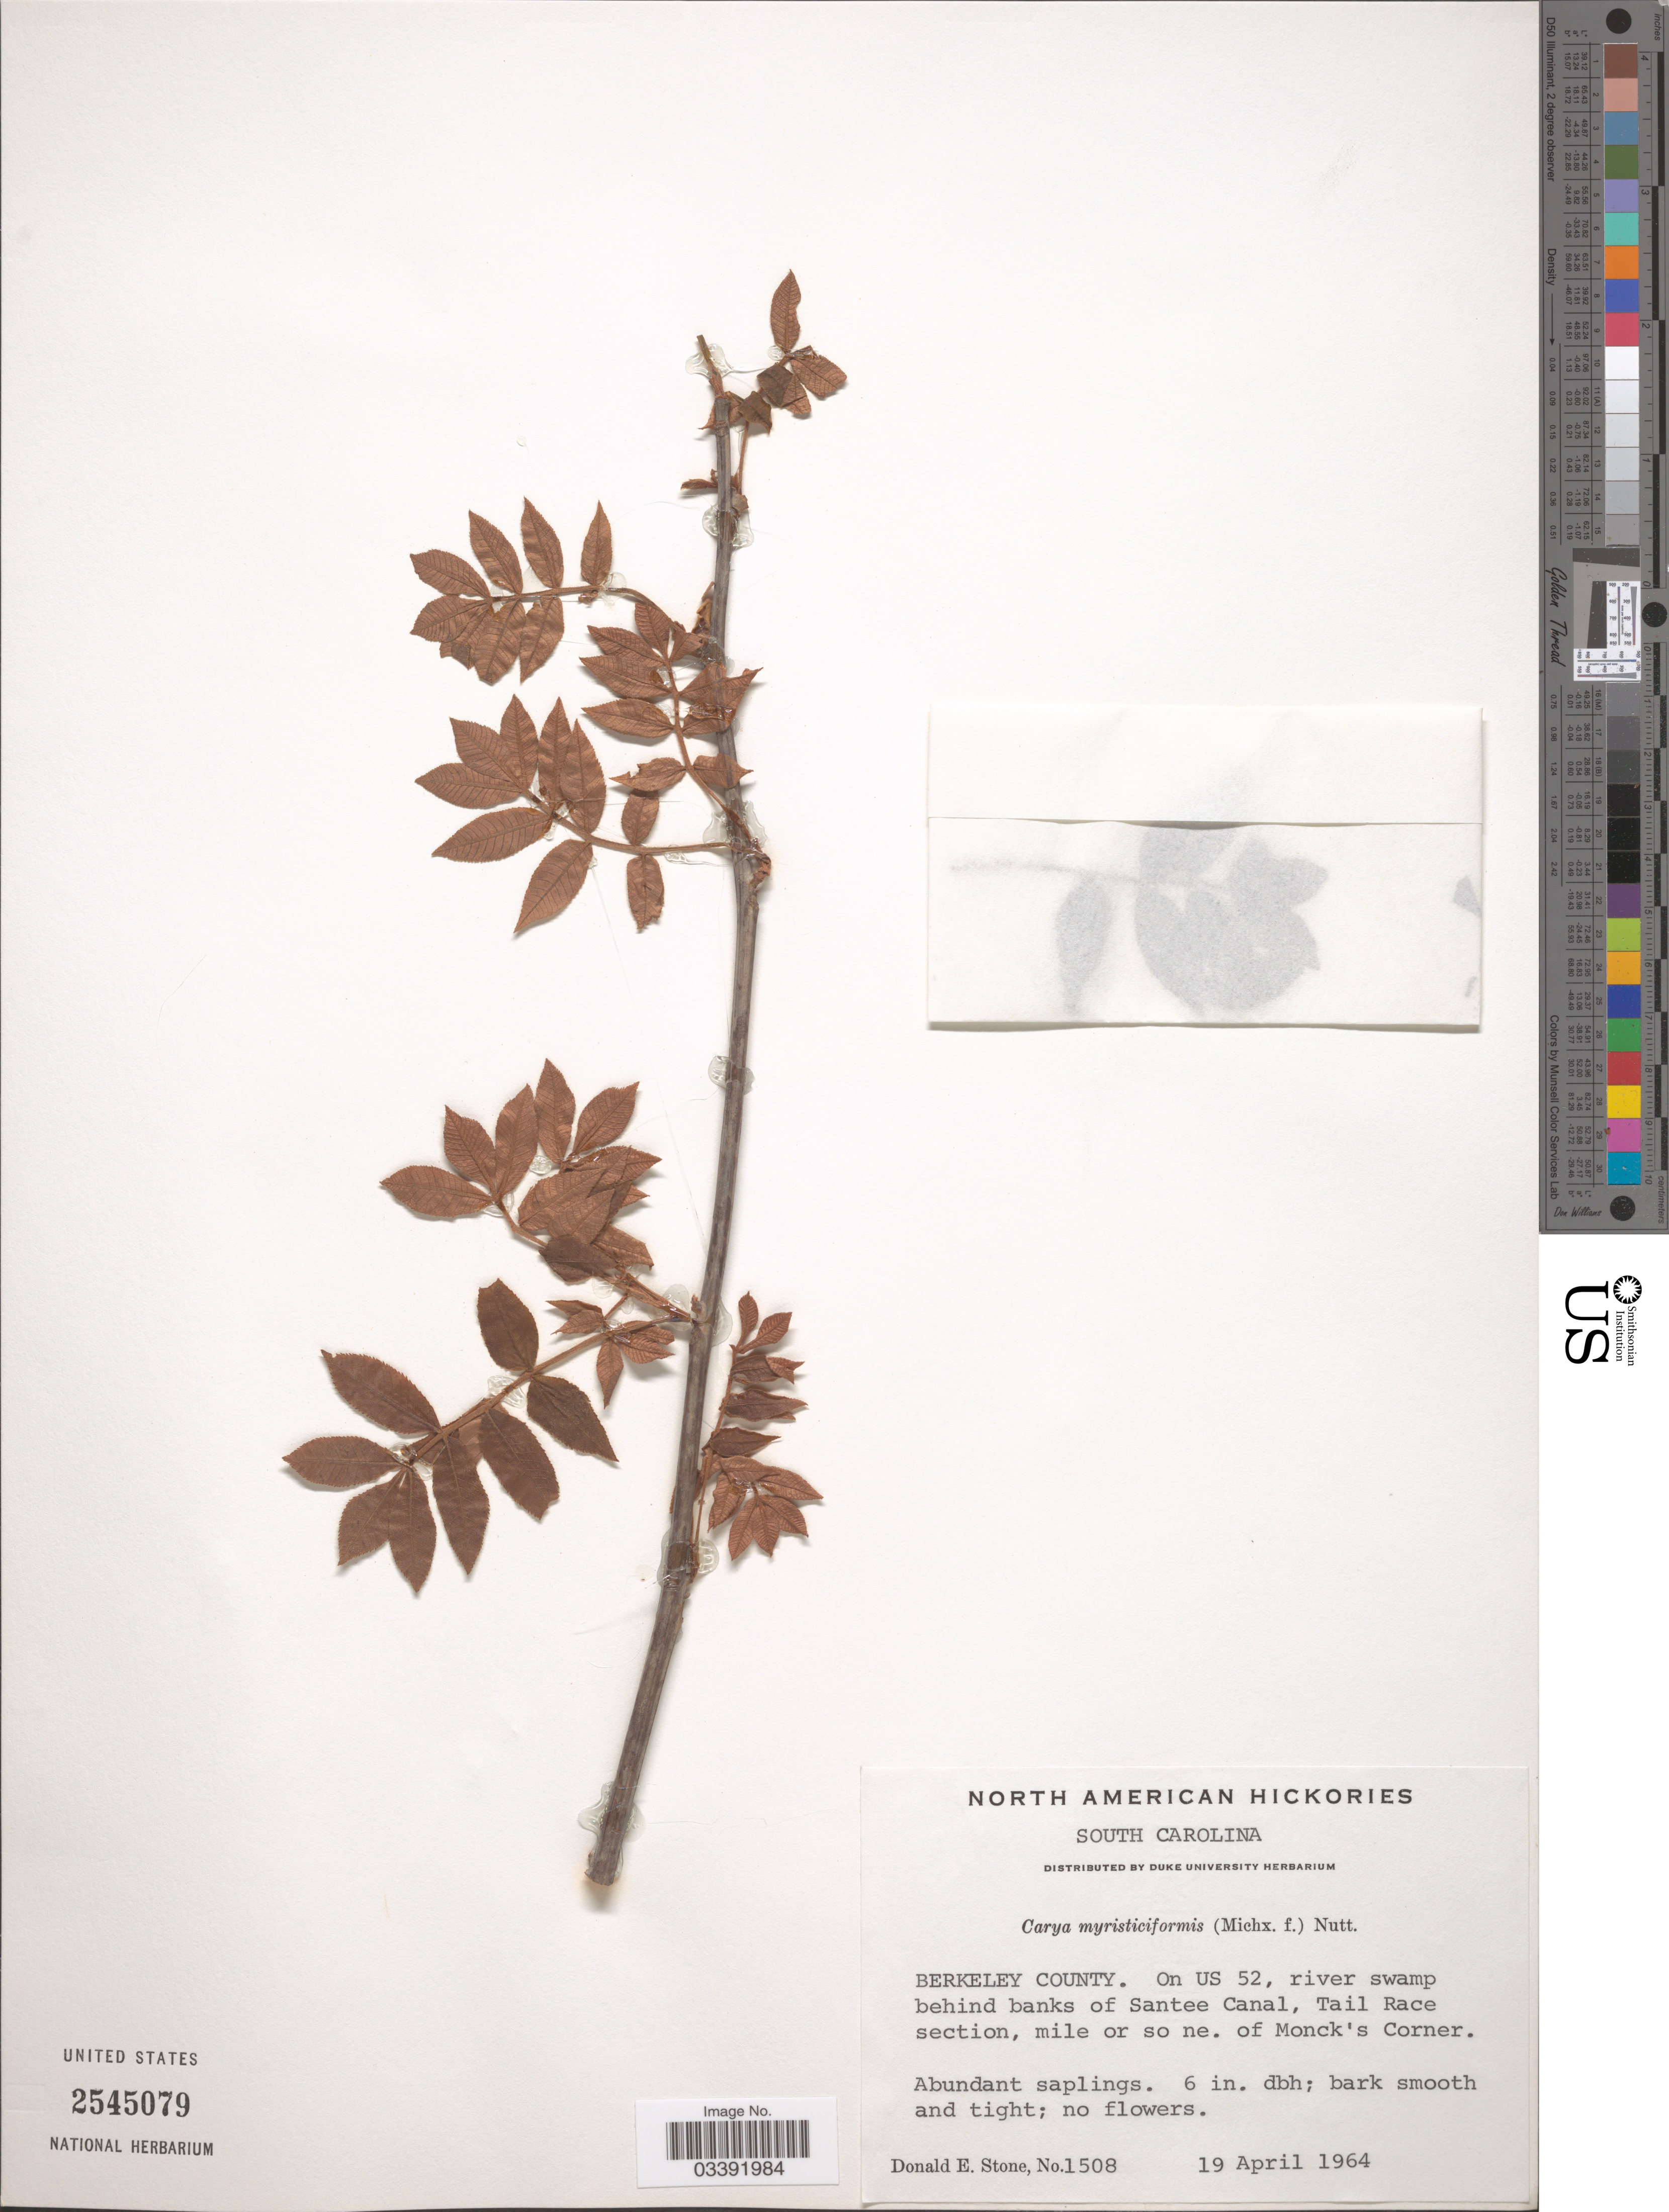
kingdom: Plantae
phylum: Tracheophyta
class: Magnoliopsida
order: Fagales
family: Juglandaceae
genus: Carya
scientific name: Carya myristiciformis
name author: (F. Michx.) Nutt.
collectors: D. Stone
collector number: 1508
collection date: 1964-04-19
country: United States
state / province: South Carolina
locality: Berkeley County. On US 52, river swamp behind banks of Santee Canal, Tail Race section, mile or so ne. of Monck's Corner.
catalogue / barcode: US 2545079